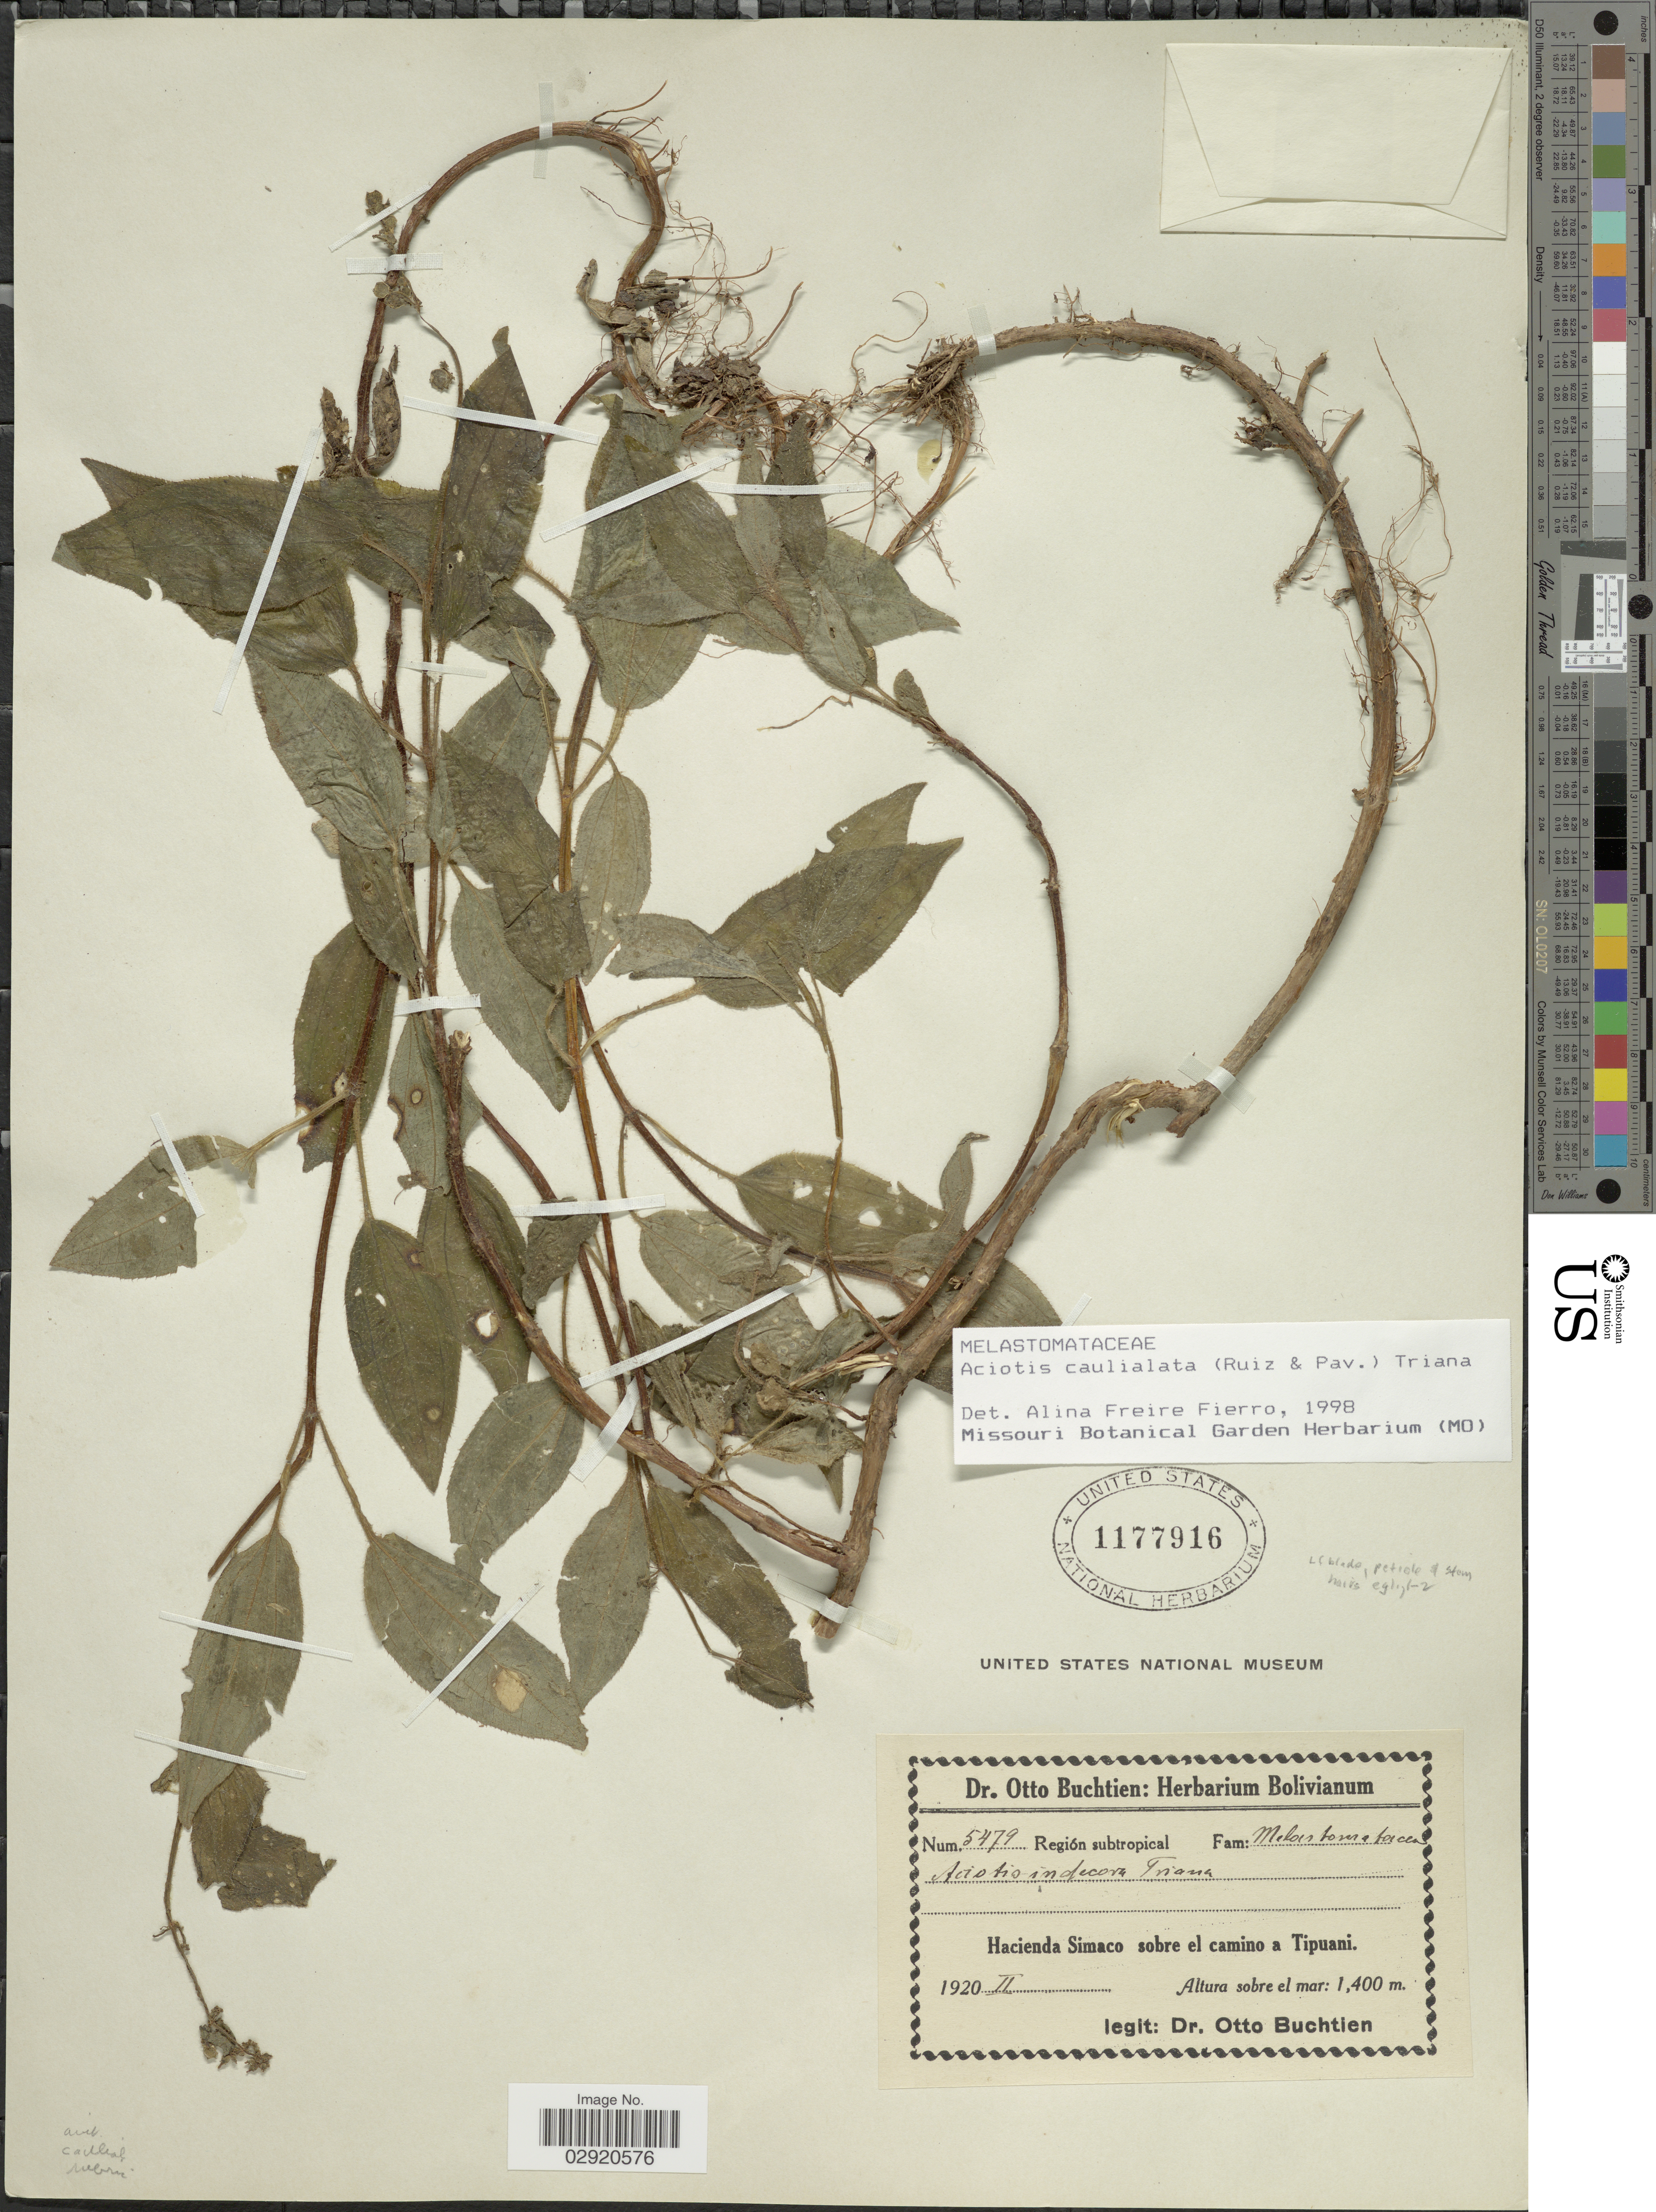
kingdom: Plantae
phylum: Tracheophyta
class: Magnoliopsida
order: Myrtales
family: Melastomataceae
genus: Aciotis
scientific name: Aciotis rubricaulis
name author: (Mart. ex DC.) Triana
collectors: O. Buchtien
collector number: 5479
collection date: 1920-02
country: Bolivia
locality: Hacienda Simaco sobre el camino a Tipuani.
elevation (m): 1400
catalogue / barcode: US 1177916